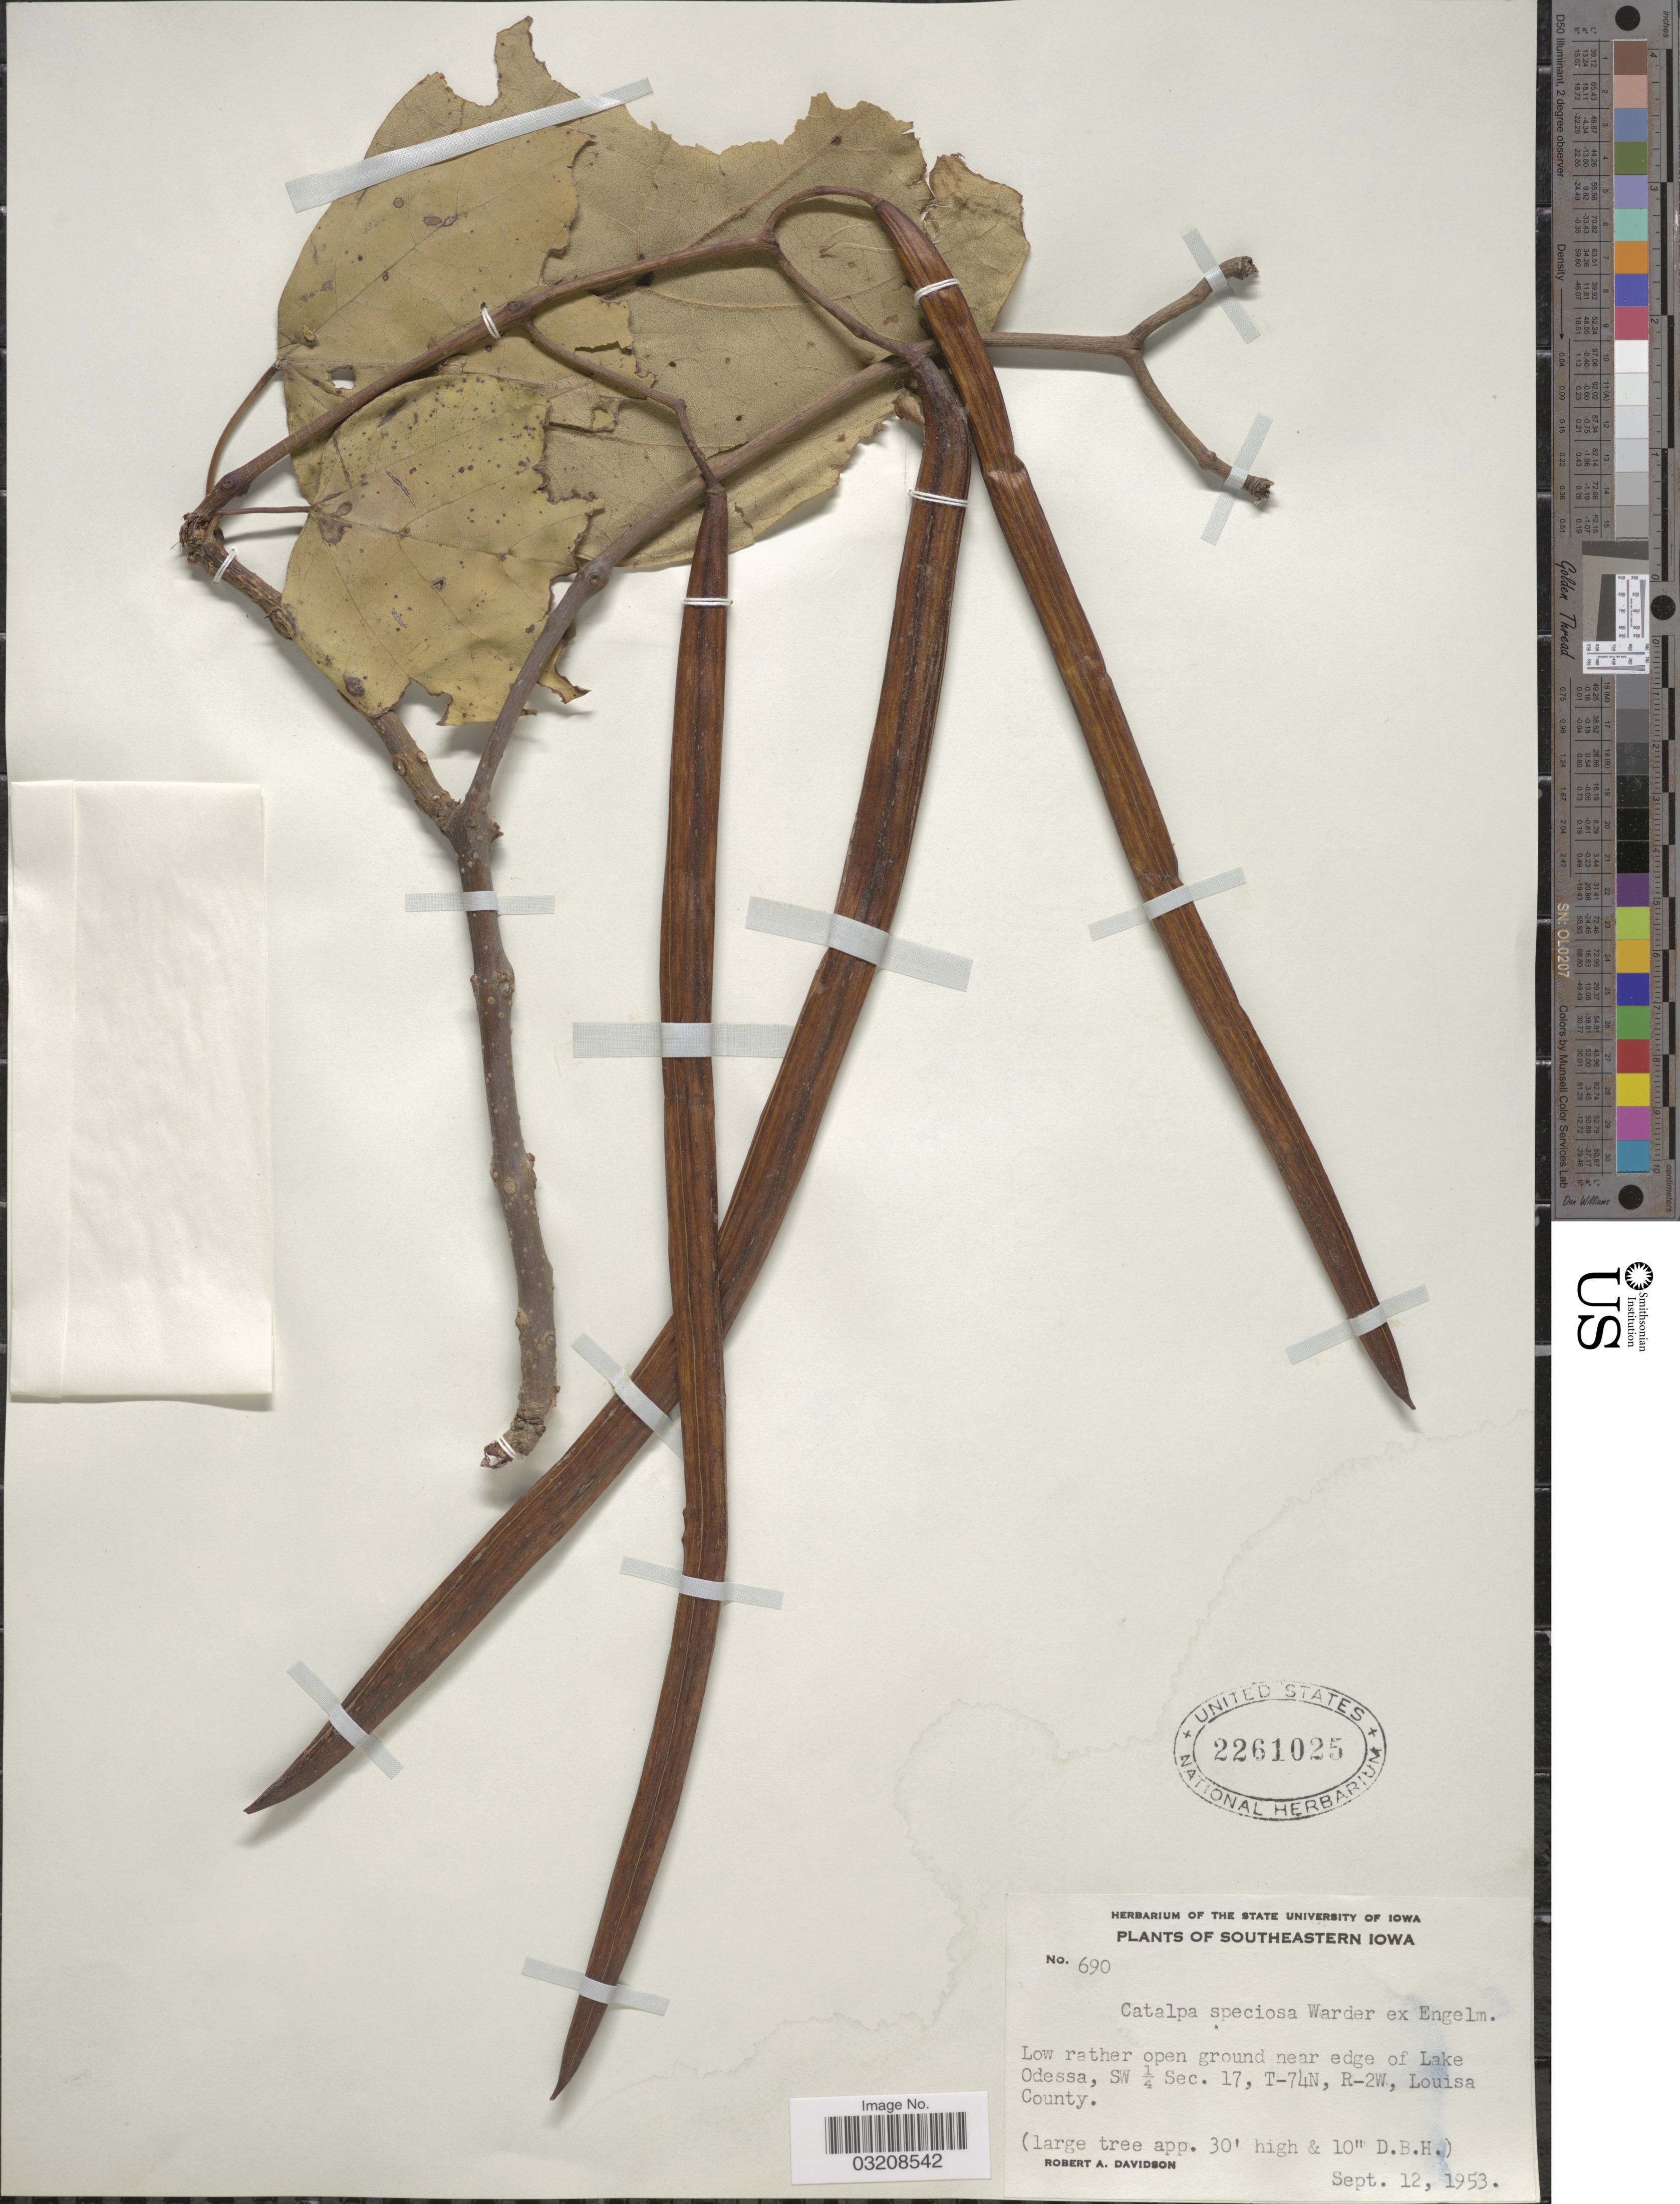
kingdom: Plantae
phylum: Tracheophyta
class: Magnoliopsida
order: Lamiales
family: Bignoniaceae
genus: Catalpa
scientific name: Catalpa speciosa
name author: (Warder) Warder ex Engelm.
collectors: R. A. Davidson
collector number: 690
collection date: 1953-09-12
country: United States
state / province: Iowa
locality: Southeastern Iowa. Near edge of Lake Odessa, SW ¼ Sec. 17, T-74N, R-2W, Louisa County.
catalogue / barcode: US 2261025